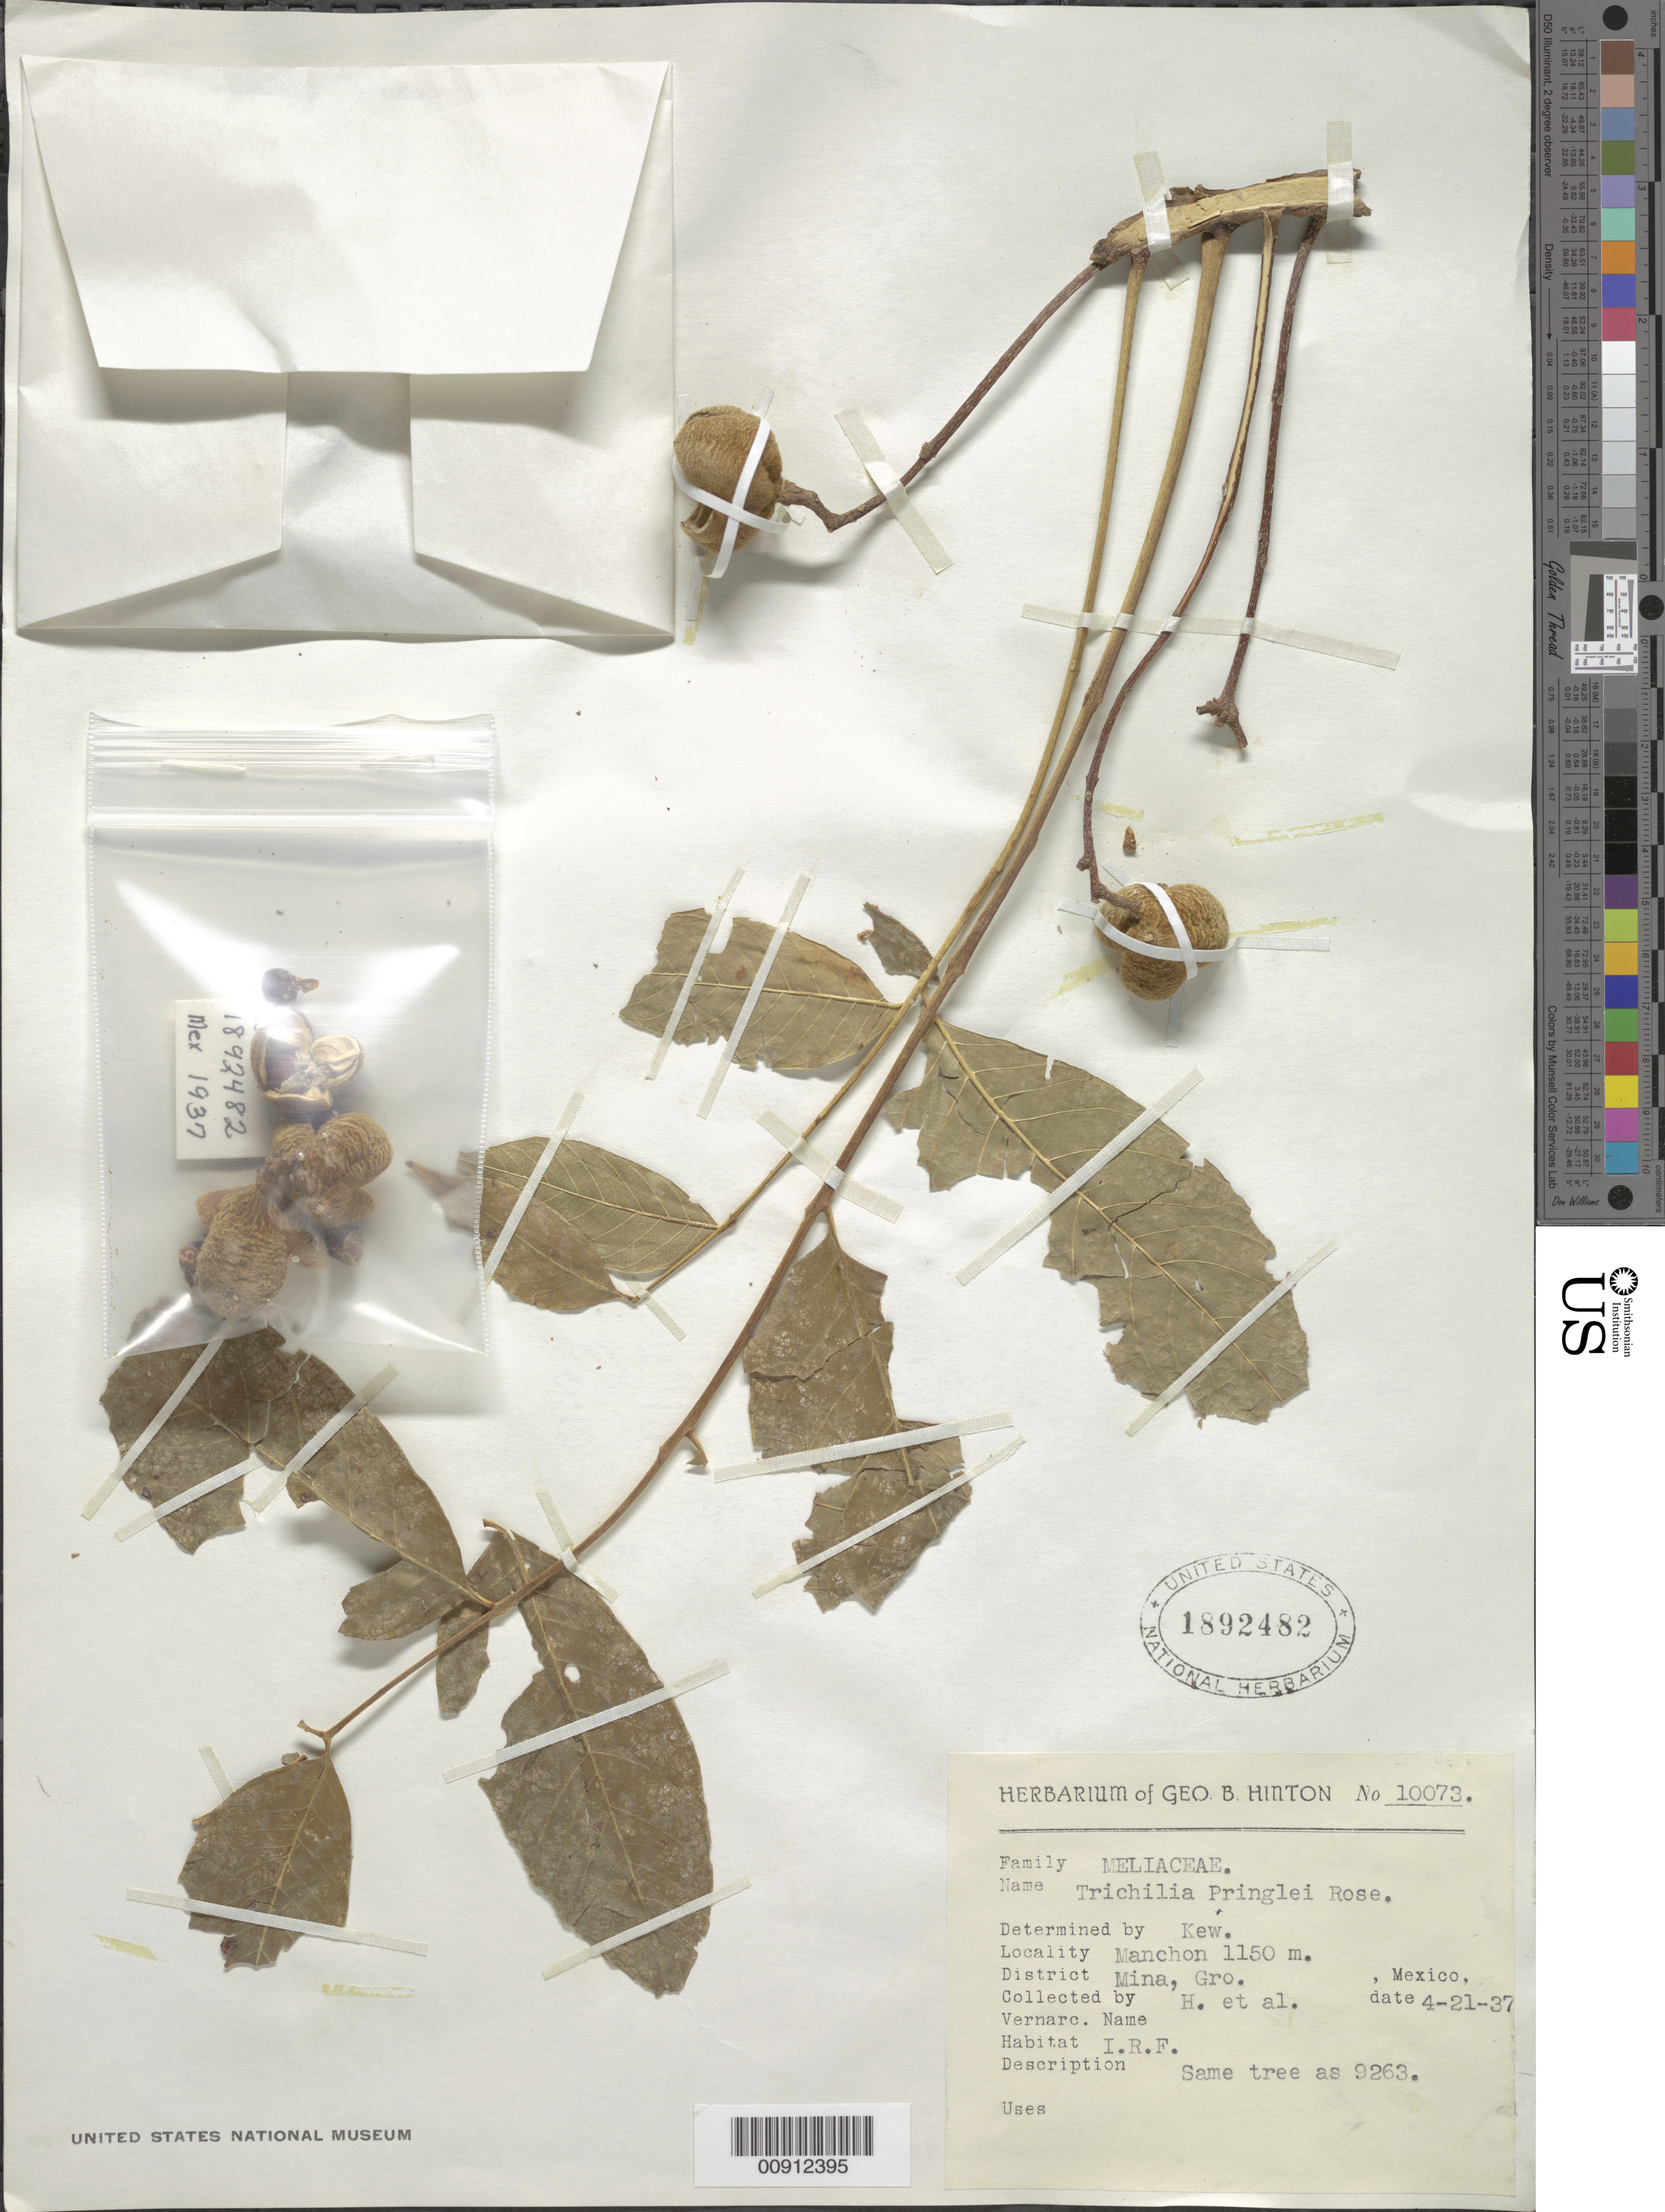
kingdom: Plantae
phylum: Tracheophyta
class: Magnoliopsida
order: Sapindales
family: Meliaceae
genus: Trichilia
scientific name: Trichilia pringlei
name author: Rose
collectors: G. B. Hinton & et al.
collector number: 10073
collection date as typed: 21 Apr 1937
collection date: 1937-04-21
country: Mexico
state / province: Guerrero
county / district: Mina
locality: Manchon, District Mina, Guerrero.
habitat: I.R.F.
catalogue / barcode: US 1892482